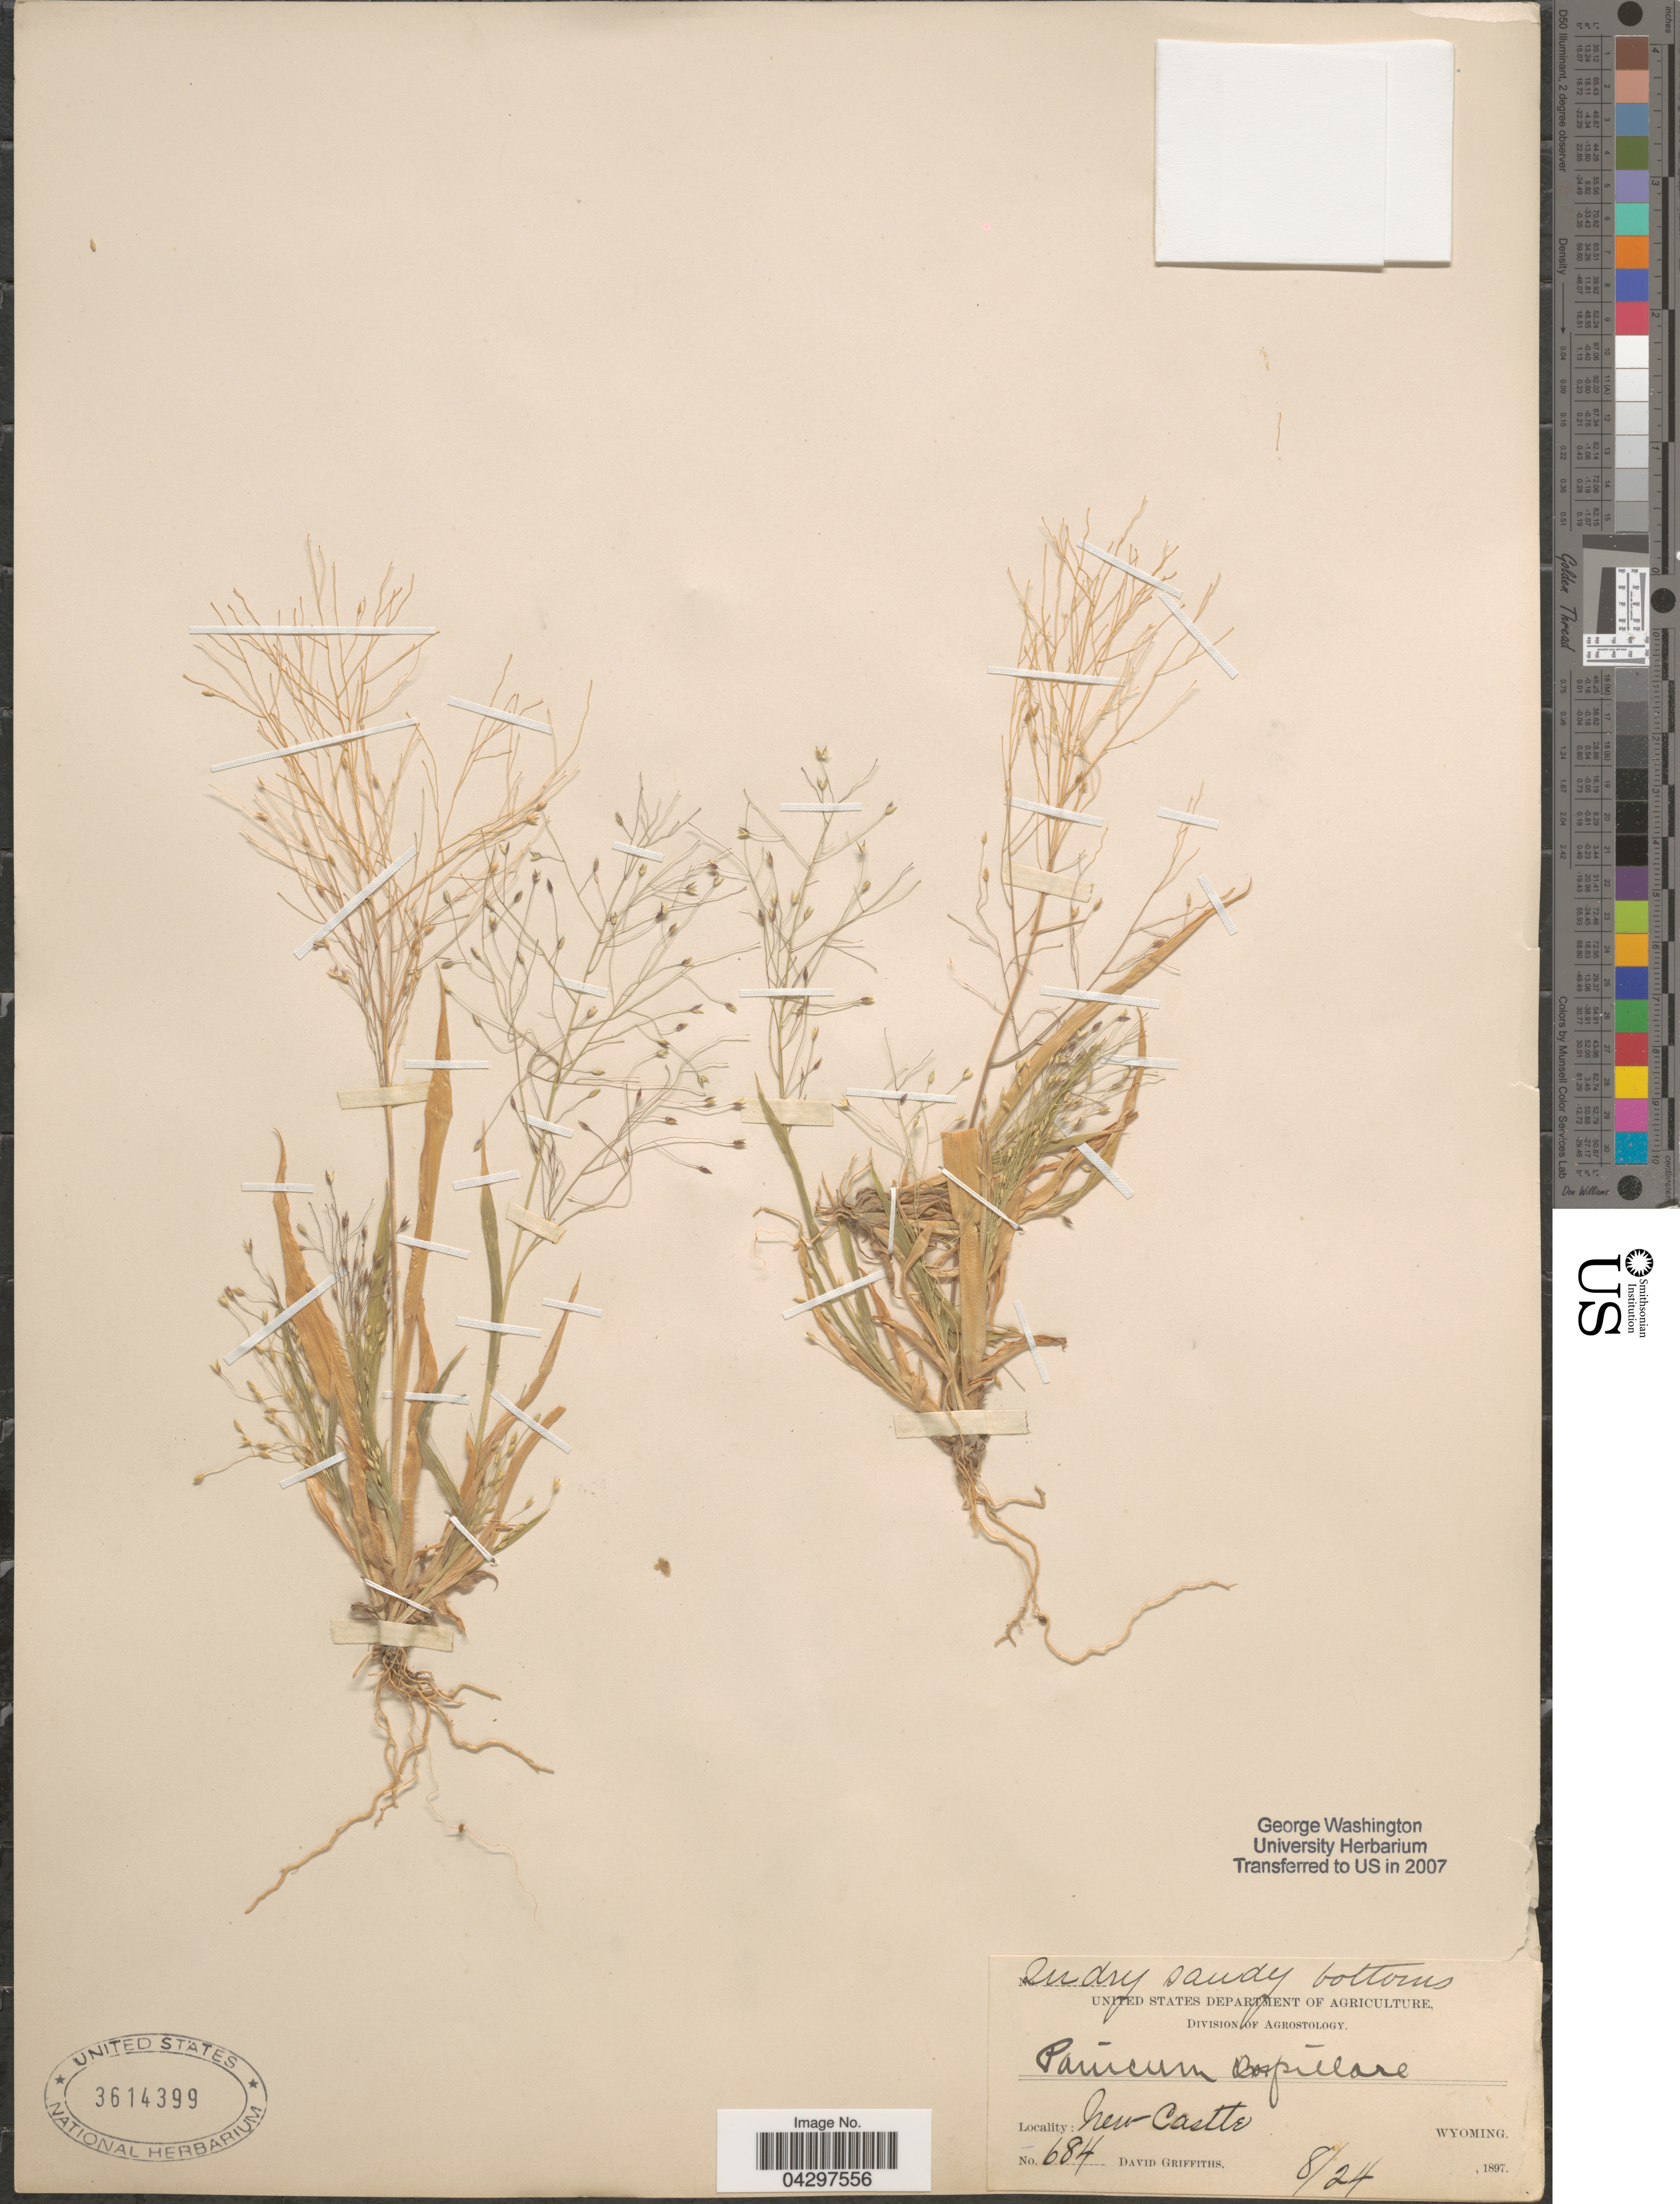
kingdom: Plantae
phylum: Tracheophyta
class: Liliopsida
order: Poales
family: Poaceae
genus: Panicum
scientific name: Panicum capillare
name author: L.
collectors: D. Griffiths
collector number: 684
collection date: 1897-08-24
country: United States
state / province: Wyoming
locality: New Castle.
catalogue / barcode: US 3614399